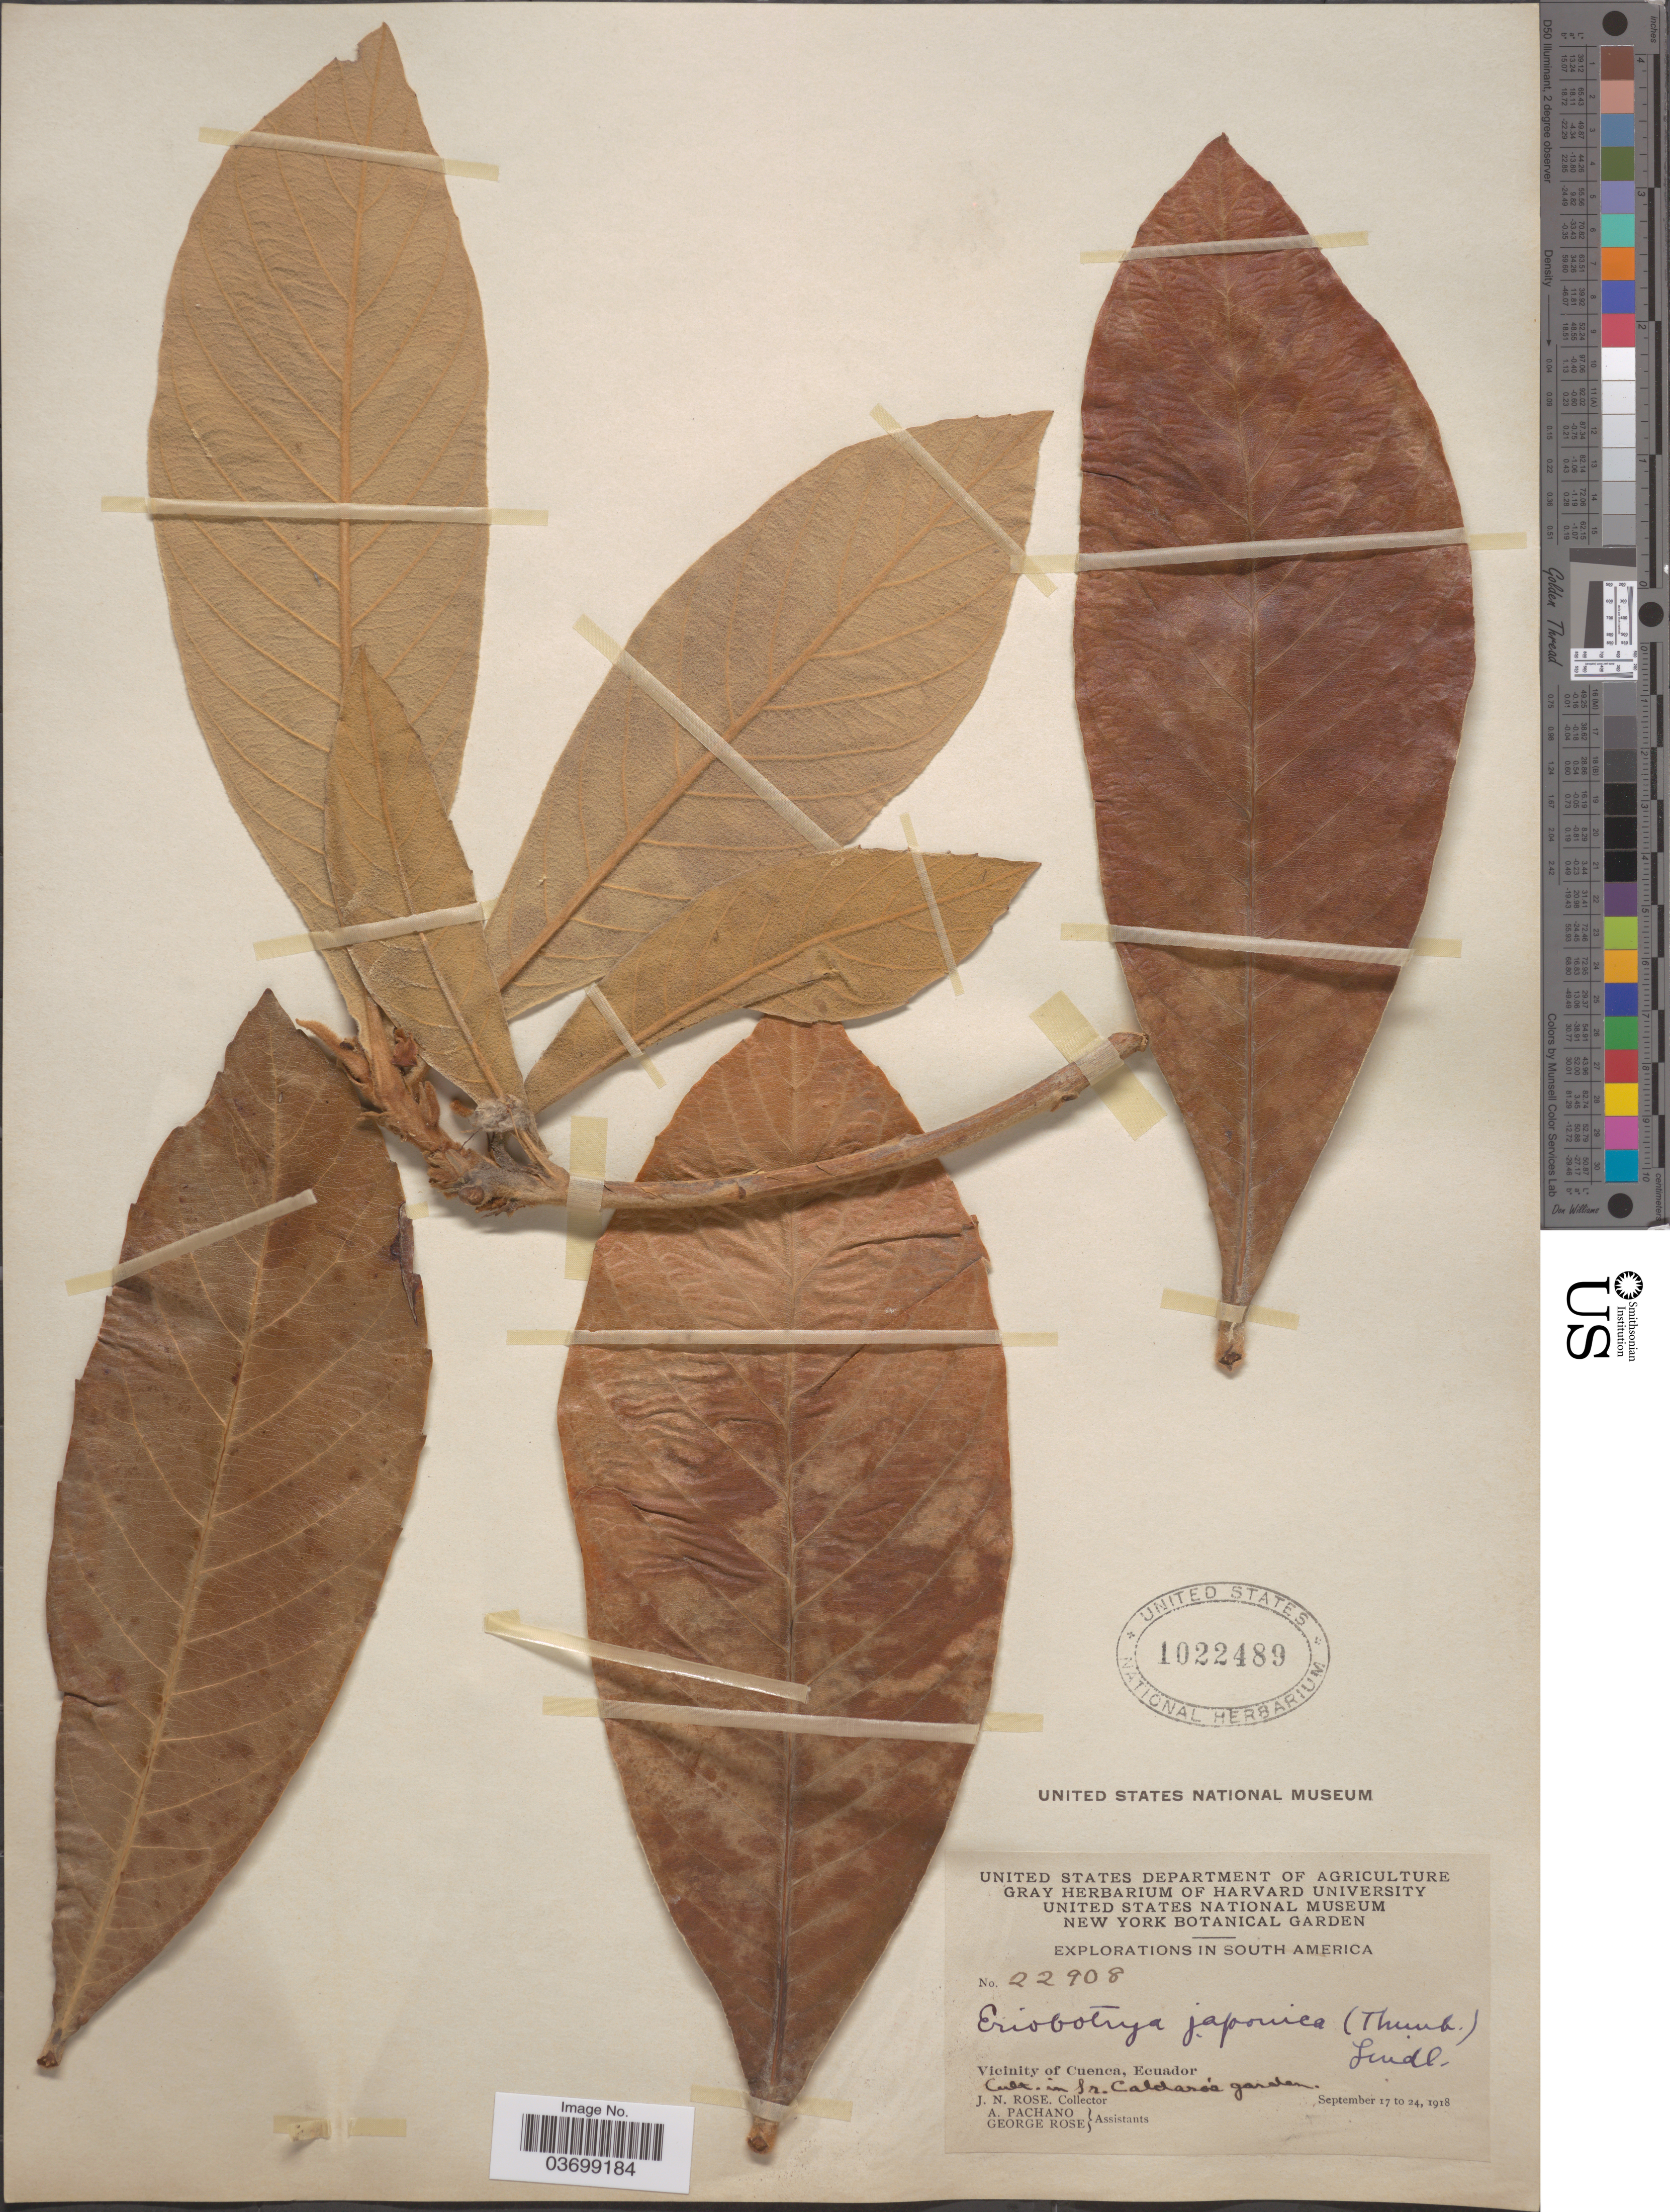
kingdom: Plantae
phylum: Tracheophyta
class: Magnoliopsida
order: Rosales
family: Rosaceae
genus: Rhaphiolepis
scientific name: Rhaphiolepis bibas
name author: (Lour.) Galasso & Banfi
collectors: J. N. Rose, A. Pachano & G. Rose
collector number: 22908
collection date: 1918-09-17/1918-09-24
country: Ecuador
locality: Vicinity of Cuenca. In Sr. Caldaro's garden.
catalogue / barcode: US 1022489